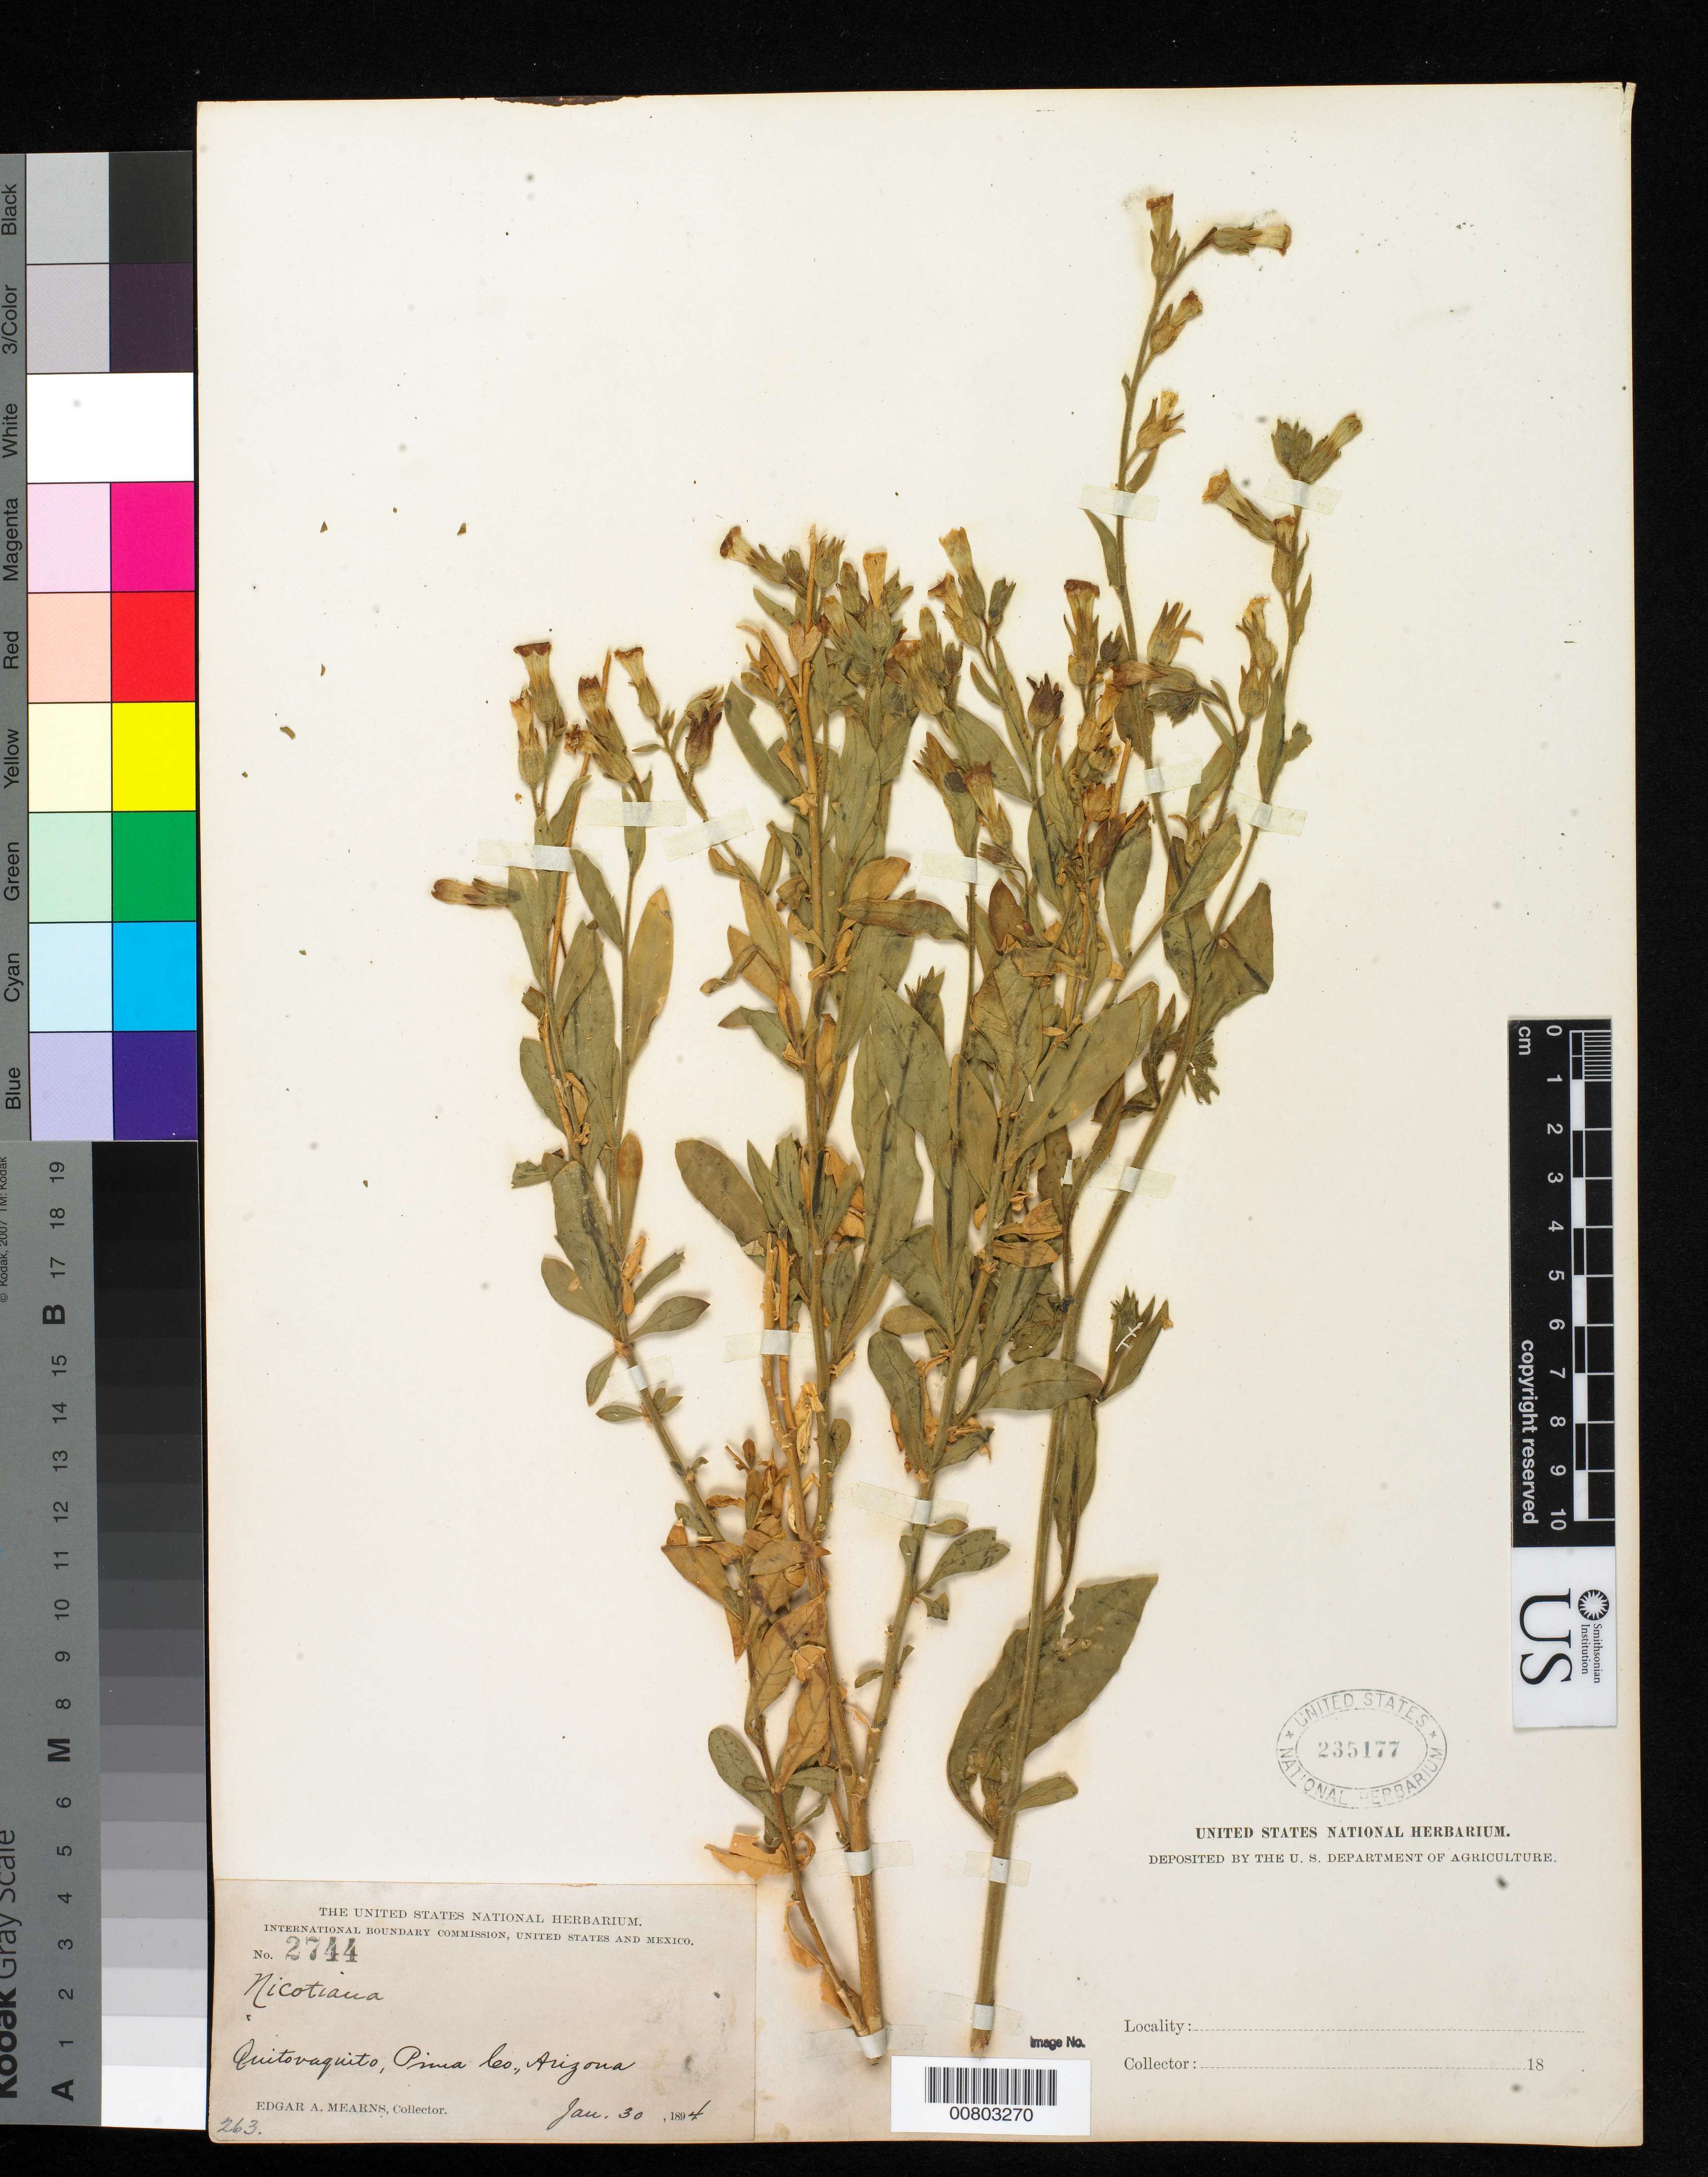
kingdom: Plantae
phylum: Tracheophyta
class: Magnoliopsida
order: Solanales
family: Solanaceae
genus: Nicotiana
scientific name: Nicotiana trigonophylla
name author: Dunal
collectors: E. A. Mearns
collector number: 2744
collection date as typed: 30 Jan 1894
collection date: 1894-01-30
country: United States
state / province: Arizona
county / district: Pima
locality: Quitovaquito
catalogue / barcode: US 235177